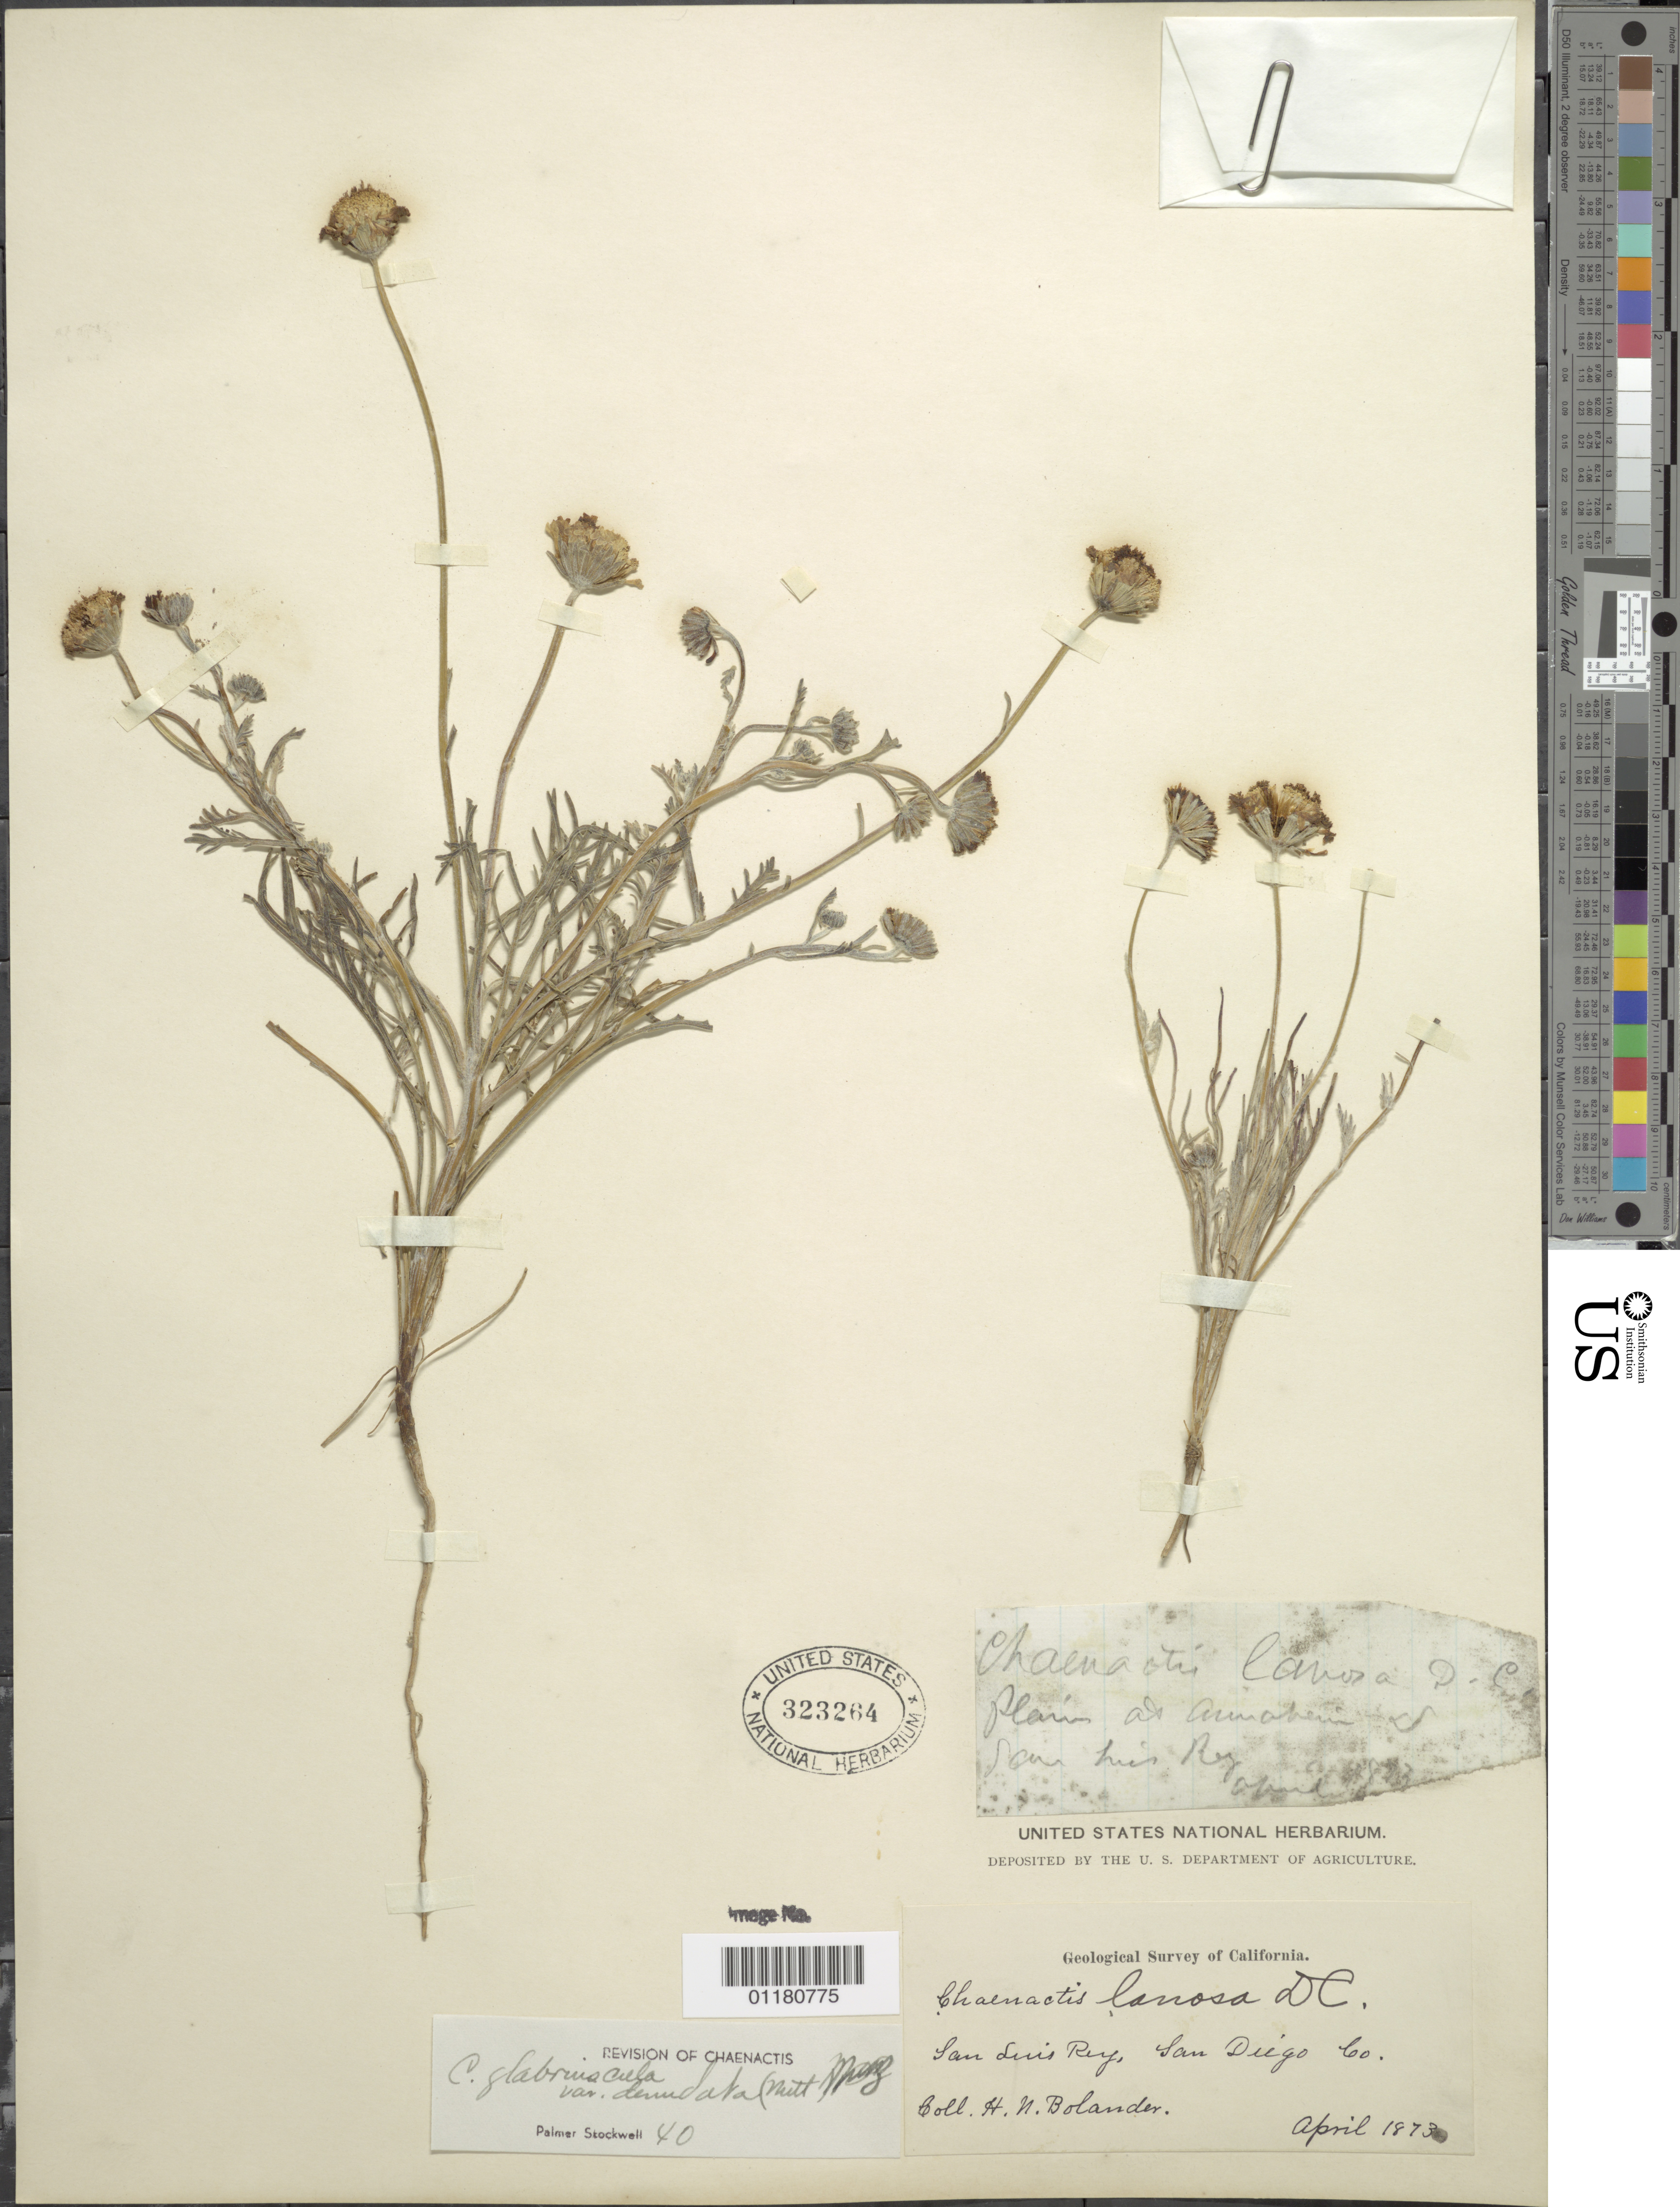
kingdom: Plantae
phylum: Tracheophyta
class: Magnoliopsida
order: Asterales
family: Asteraceae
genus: Chaenactis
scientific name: Chaenactis glabriuscula var. denudata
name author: (Nutt.) Munz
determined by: Stockwell, P.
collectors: H. Bolander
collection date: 1873-04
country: United States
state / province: California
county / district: San Diego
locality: San Luis Rey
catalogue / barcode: US 323264